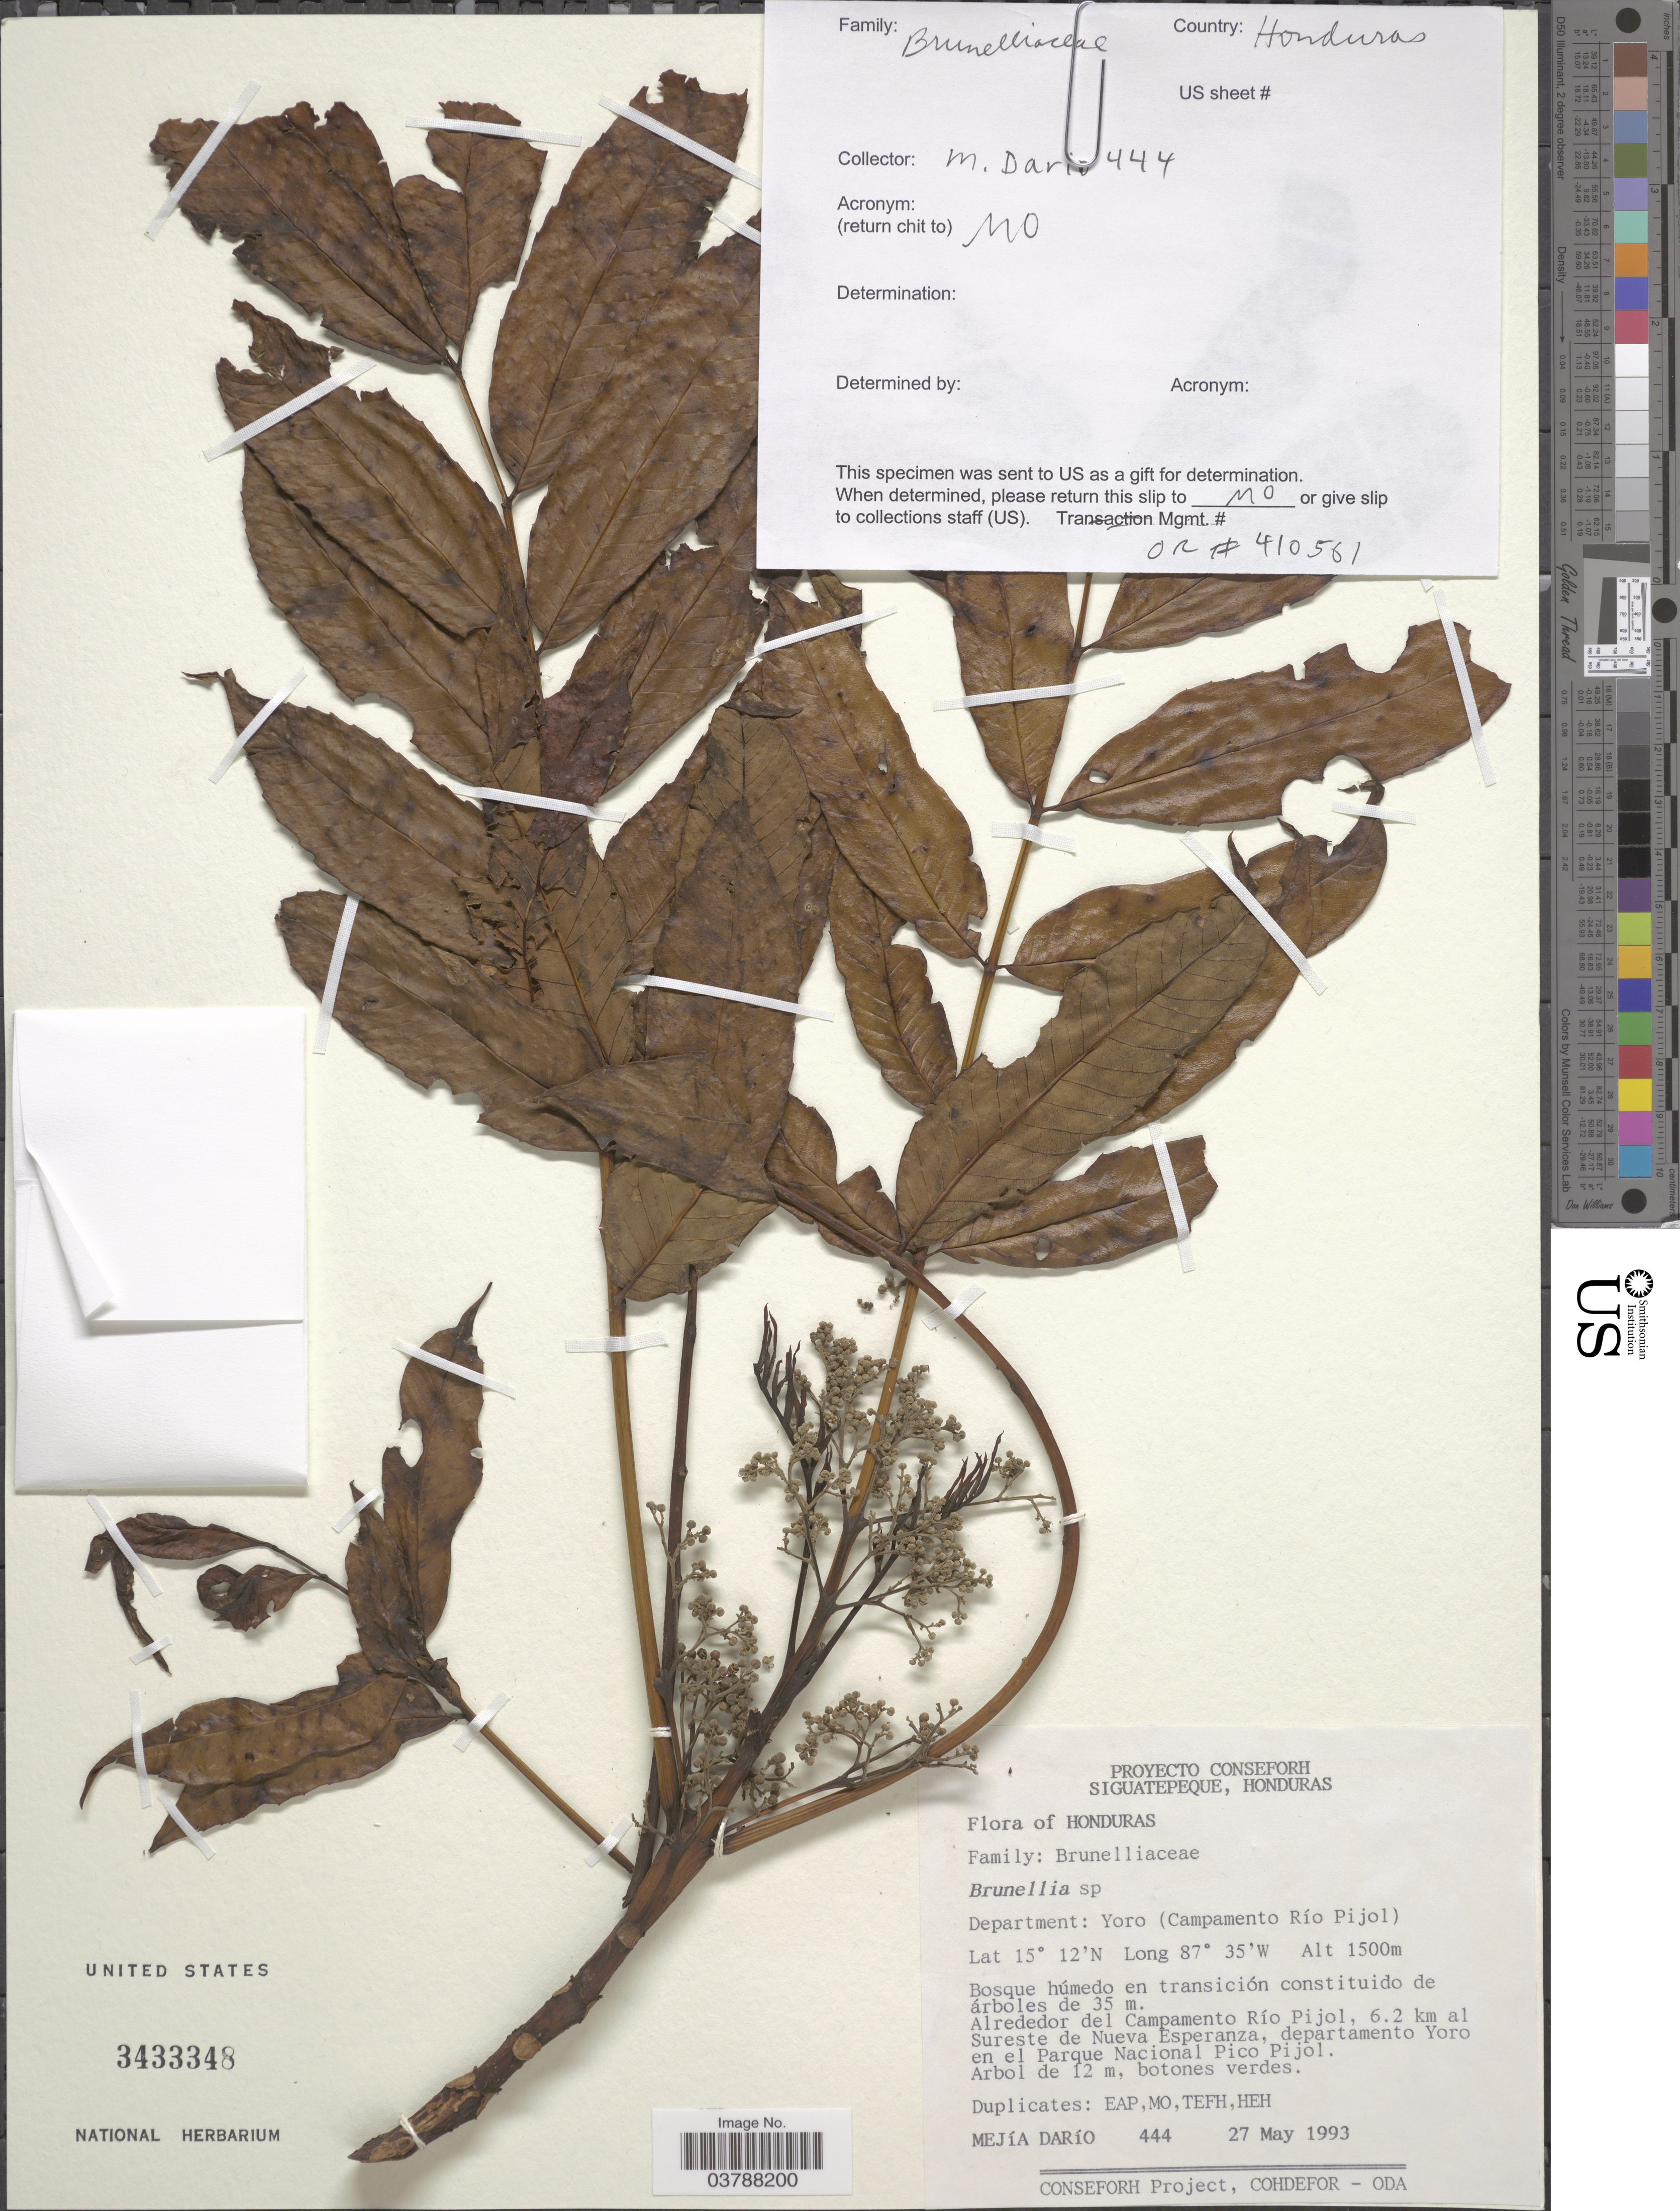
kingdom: Plantae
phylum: Tracheophyta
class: Magnoliopsida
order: Oxalidales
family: Brunelliaceae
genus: Brunellia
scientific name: Brunellia sp.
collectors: M. Dário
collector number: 444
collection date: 1993-05-27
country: Honduras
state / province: Yoro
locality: Department: Yoro (Campamento Río Pijol). Alrededor del Campamento Río Pijol, 6.2 km al Sureste de Nueva Esperanza, departamento Yoro en el Parque Nacional Pico Pijol.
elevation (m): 1500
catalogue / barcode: US 3433348